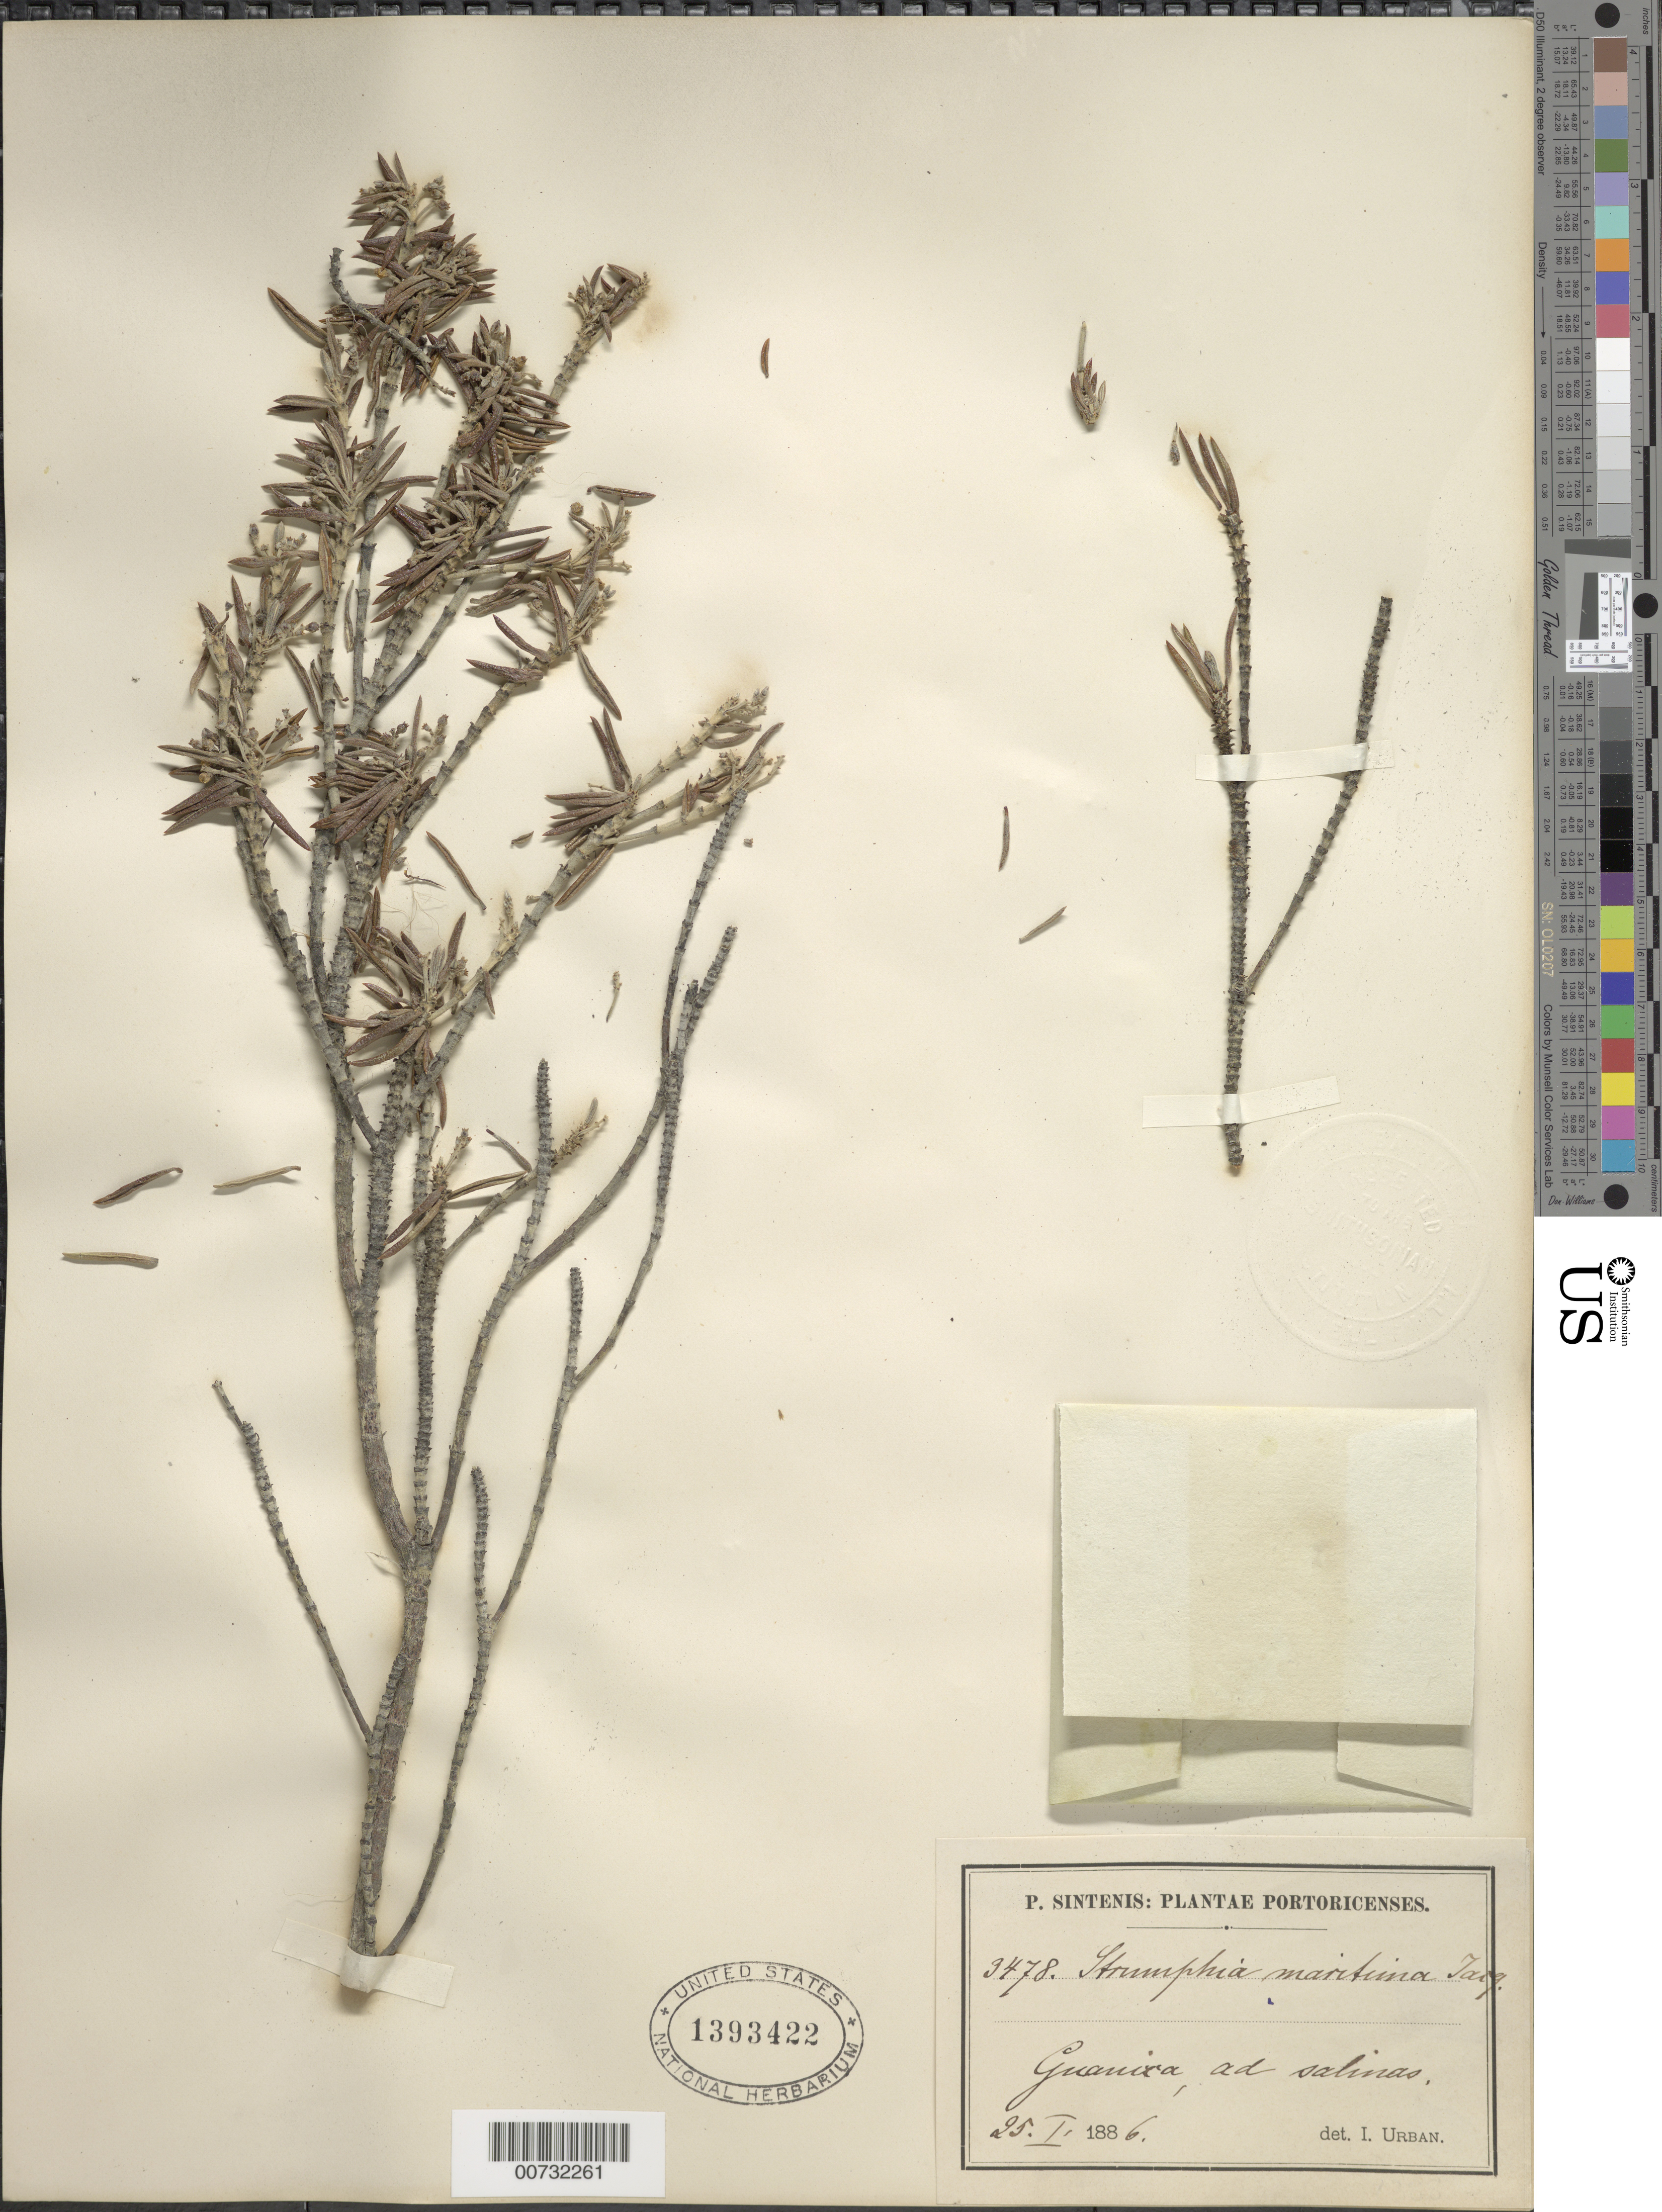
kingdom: Plantae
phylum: Tracheophyta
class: Magnoliopsida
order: Gentianales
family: Rubiaceae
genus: Strumpfia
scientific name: Strumpfia maritima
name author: Jacq.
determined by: Urban, Ignatz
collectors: P. Sintenis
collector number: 3478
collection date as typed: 25 Jan 1886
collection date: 1886-01-25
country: Puerto Rico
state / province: Guánica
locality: Guanica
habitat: Ad salinas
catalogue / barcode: US 1393422